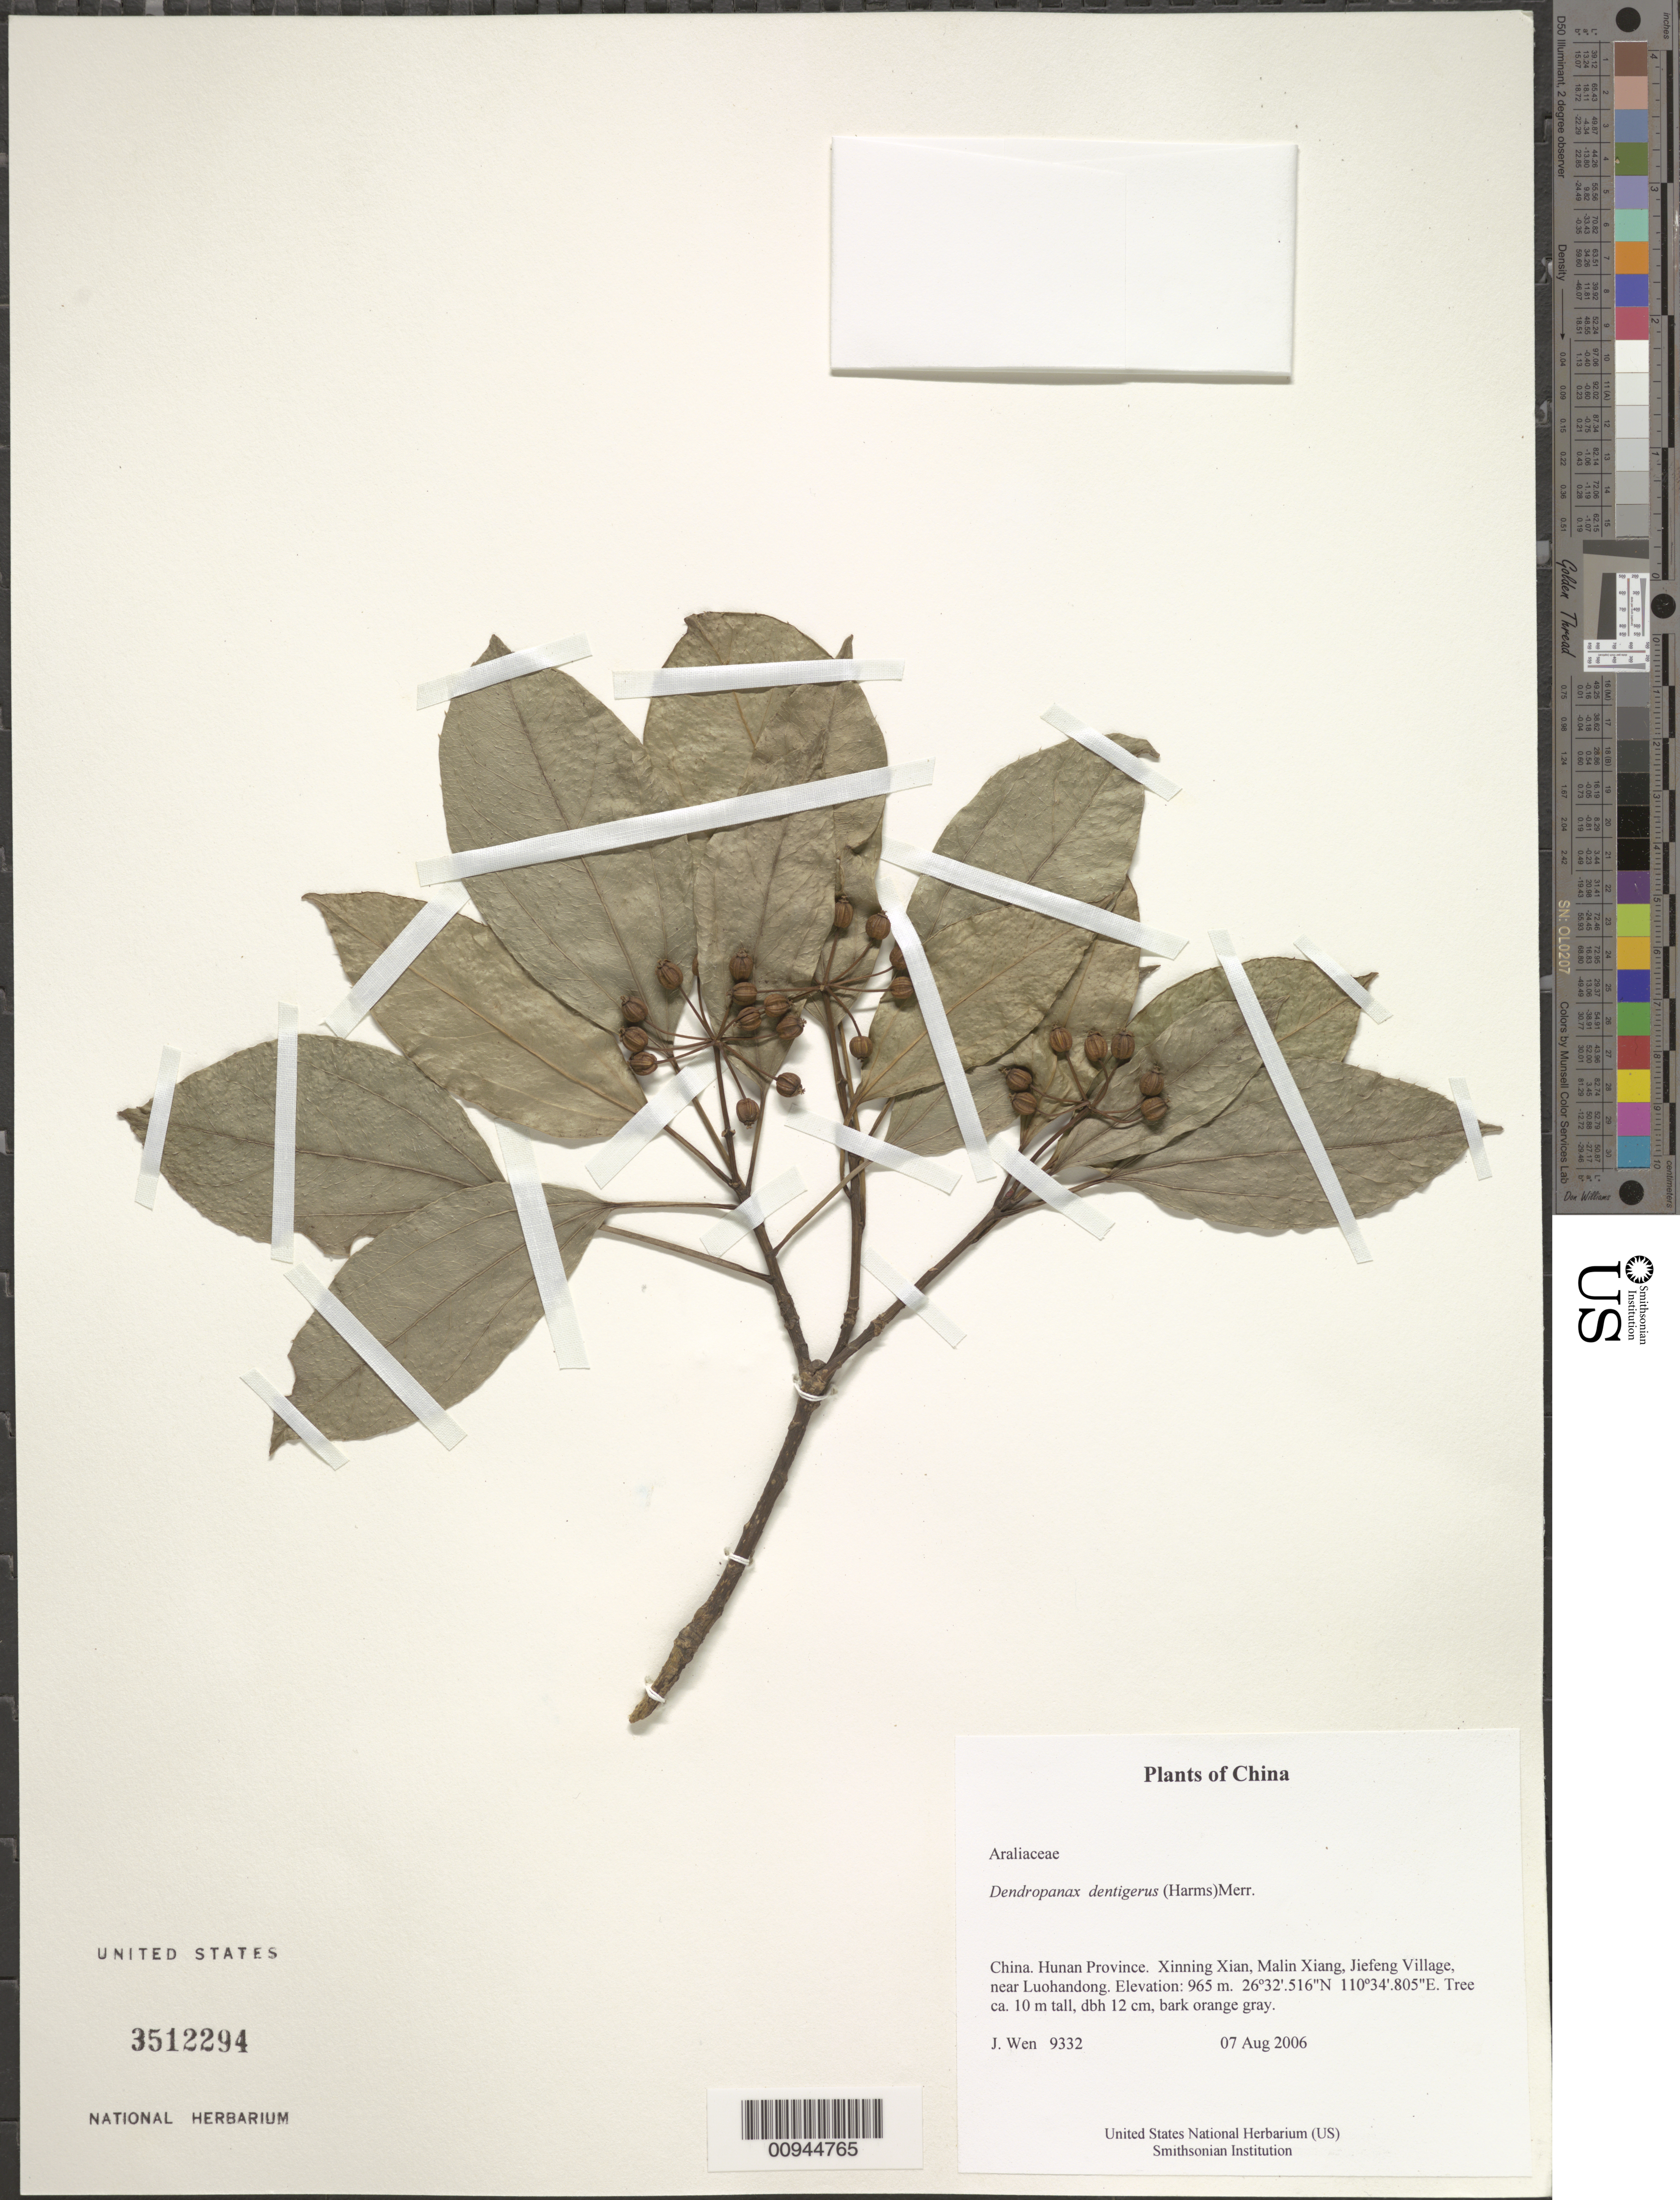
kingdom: Plantae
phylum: Tracheophyta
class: Magnoliopsida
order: Apiales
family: Araliaceae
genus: Dendropanax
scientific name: Dendropanax dentigerus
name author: (Harms) Merr.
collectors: J. Wen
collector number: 9332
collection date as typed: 07 Aug 2006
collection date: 2006-08-07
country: China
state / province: Hunan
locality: Xinning Xian, Malin Xiang, Jiefeng Village, near Luohandong.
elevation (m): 965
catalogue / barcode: US 3512294